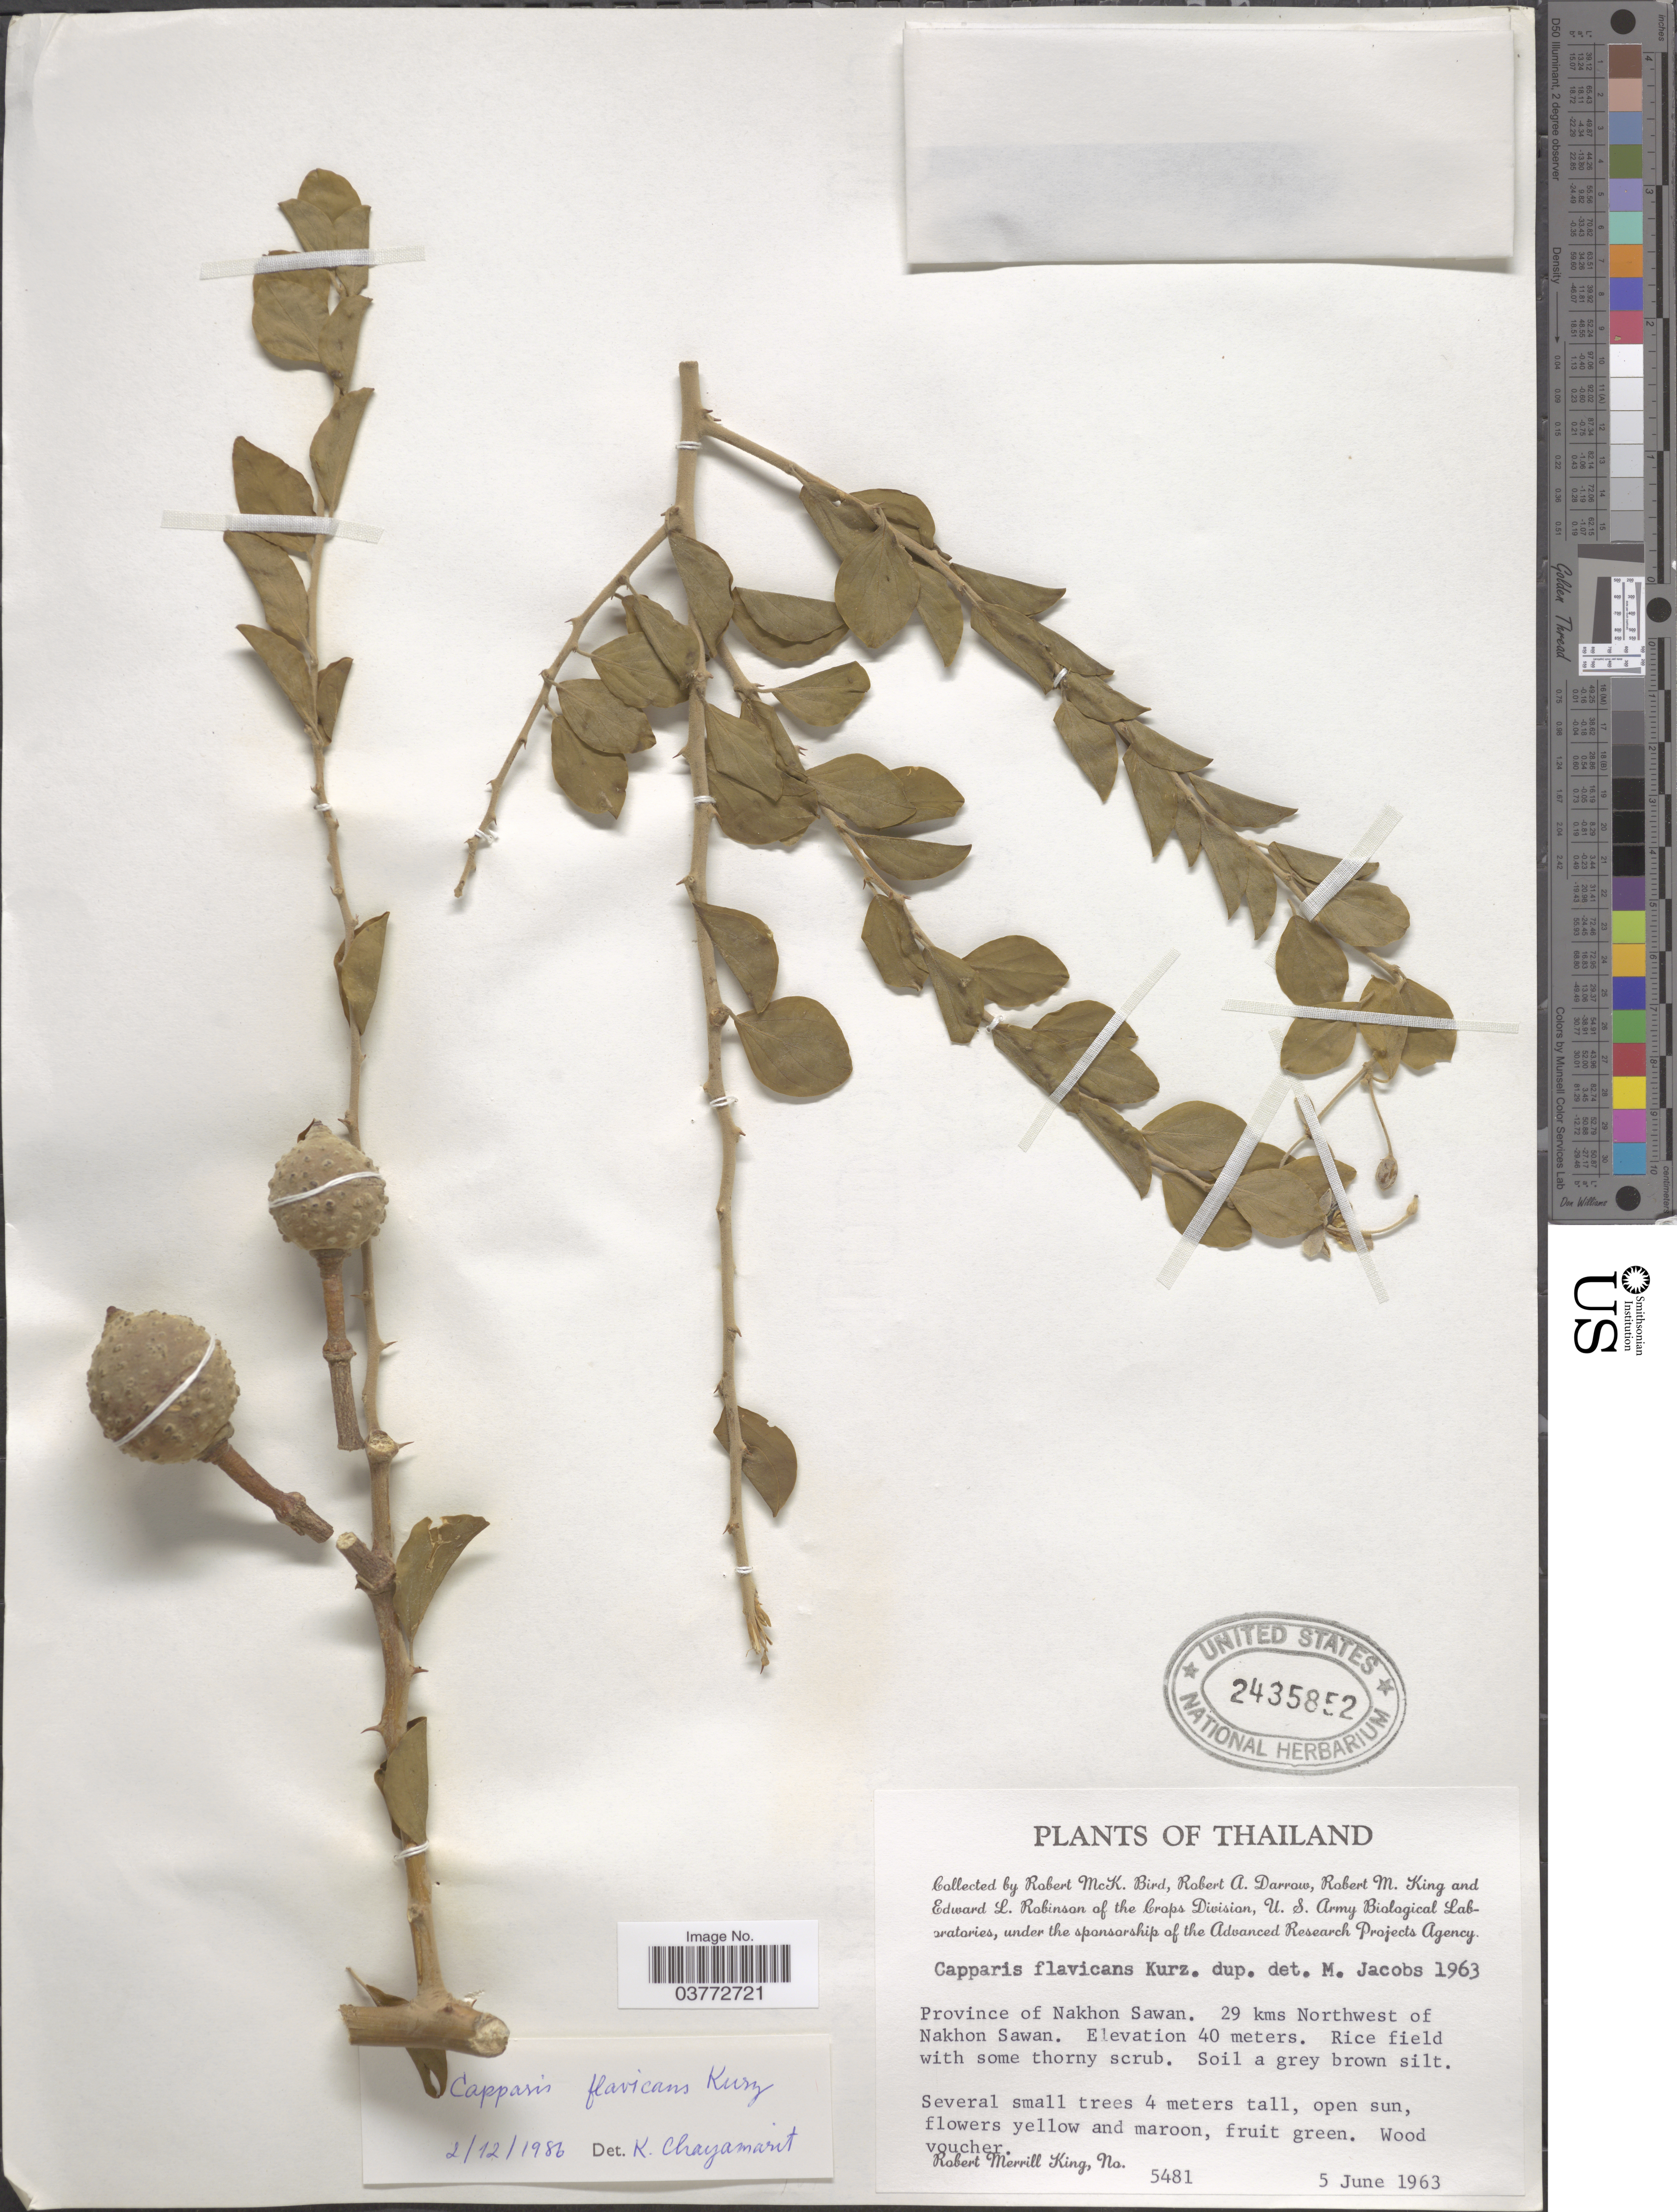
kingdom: Plantae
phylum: Tracheophyta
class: Magnoliopsida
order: Brassicales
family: Capparaceae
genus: Capparis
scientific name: Capparis flavicans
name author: Kurz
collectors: R. M. King, R. M. Bird, R. A. Darrow & E. L. Robinson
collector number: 5481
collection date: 1963-06-05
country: Thailand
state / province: Nakhon Sawan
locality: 29 kms Northwest of Nakhon Sawan.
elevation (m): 40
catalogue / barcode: US 2435852